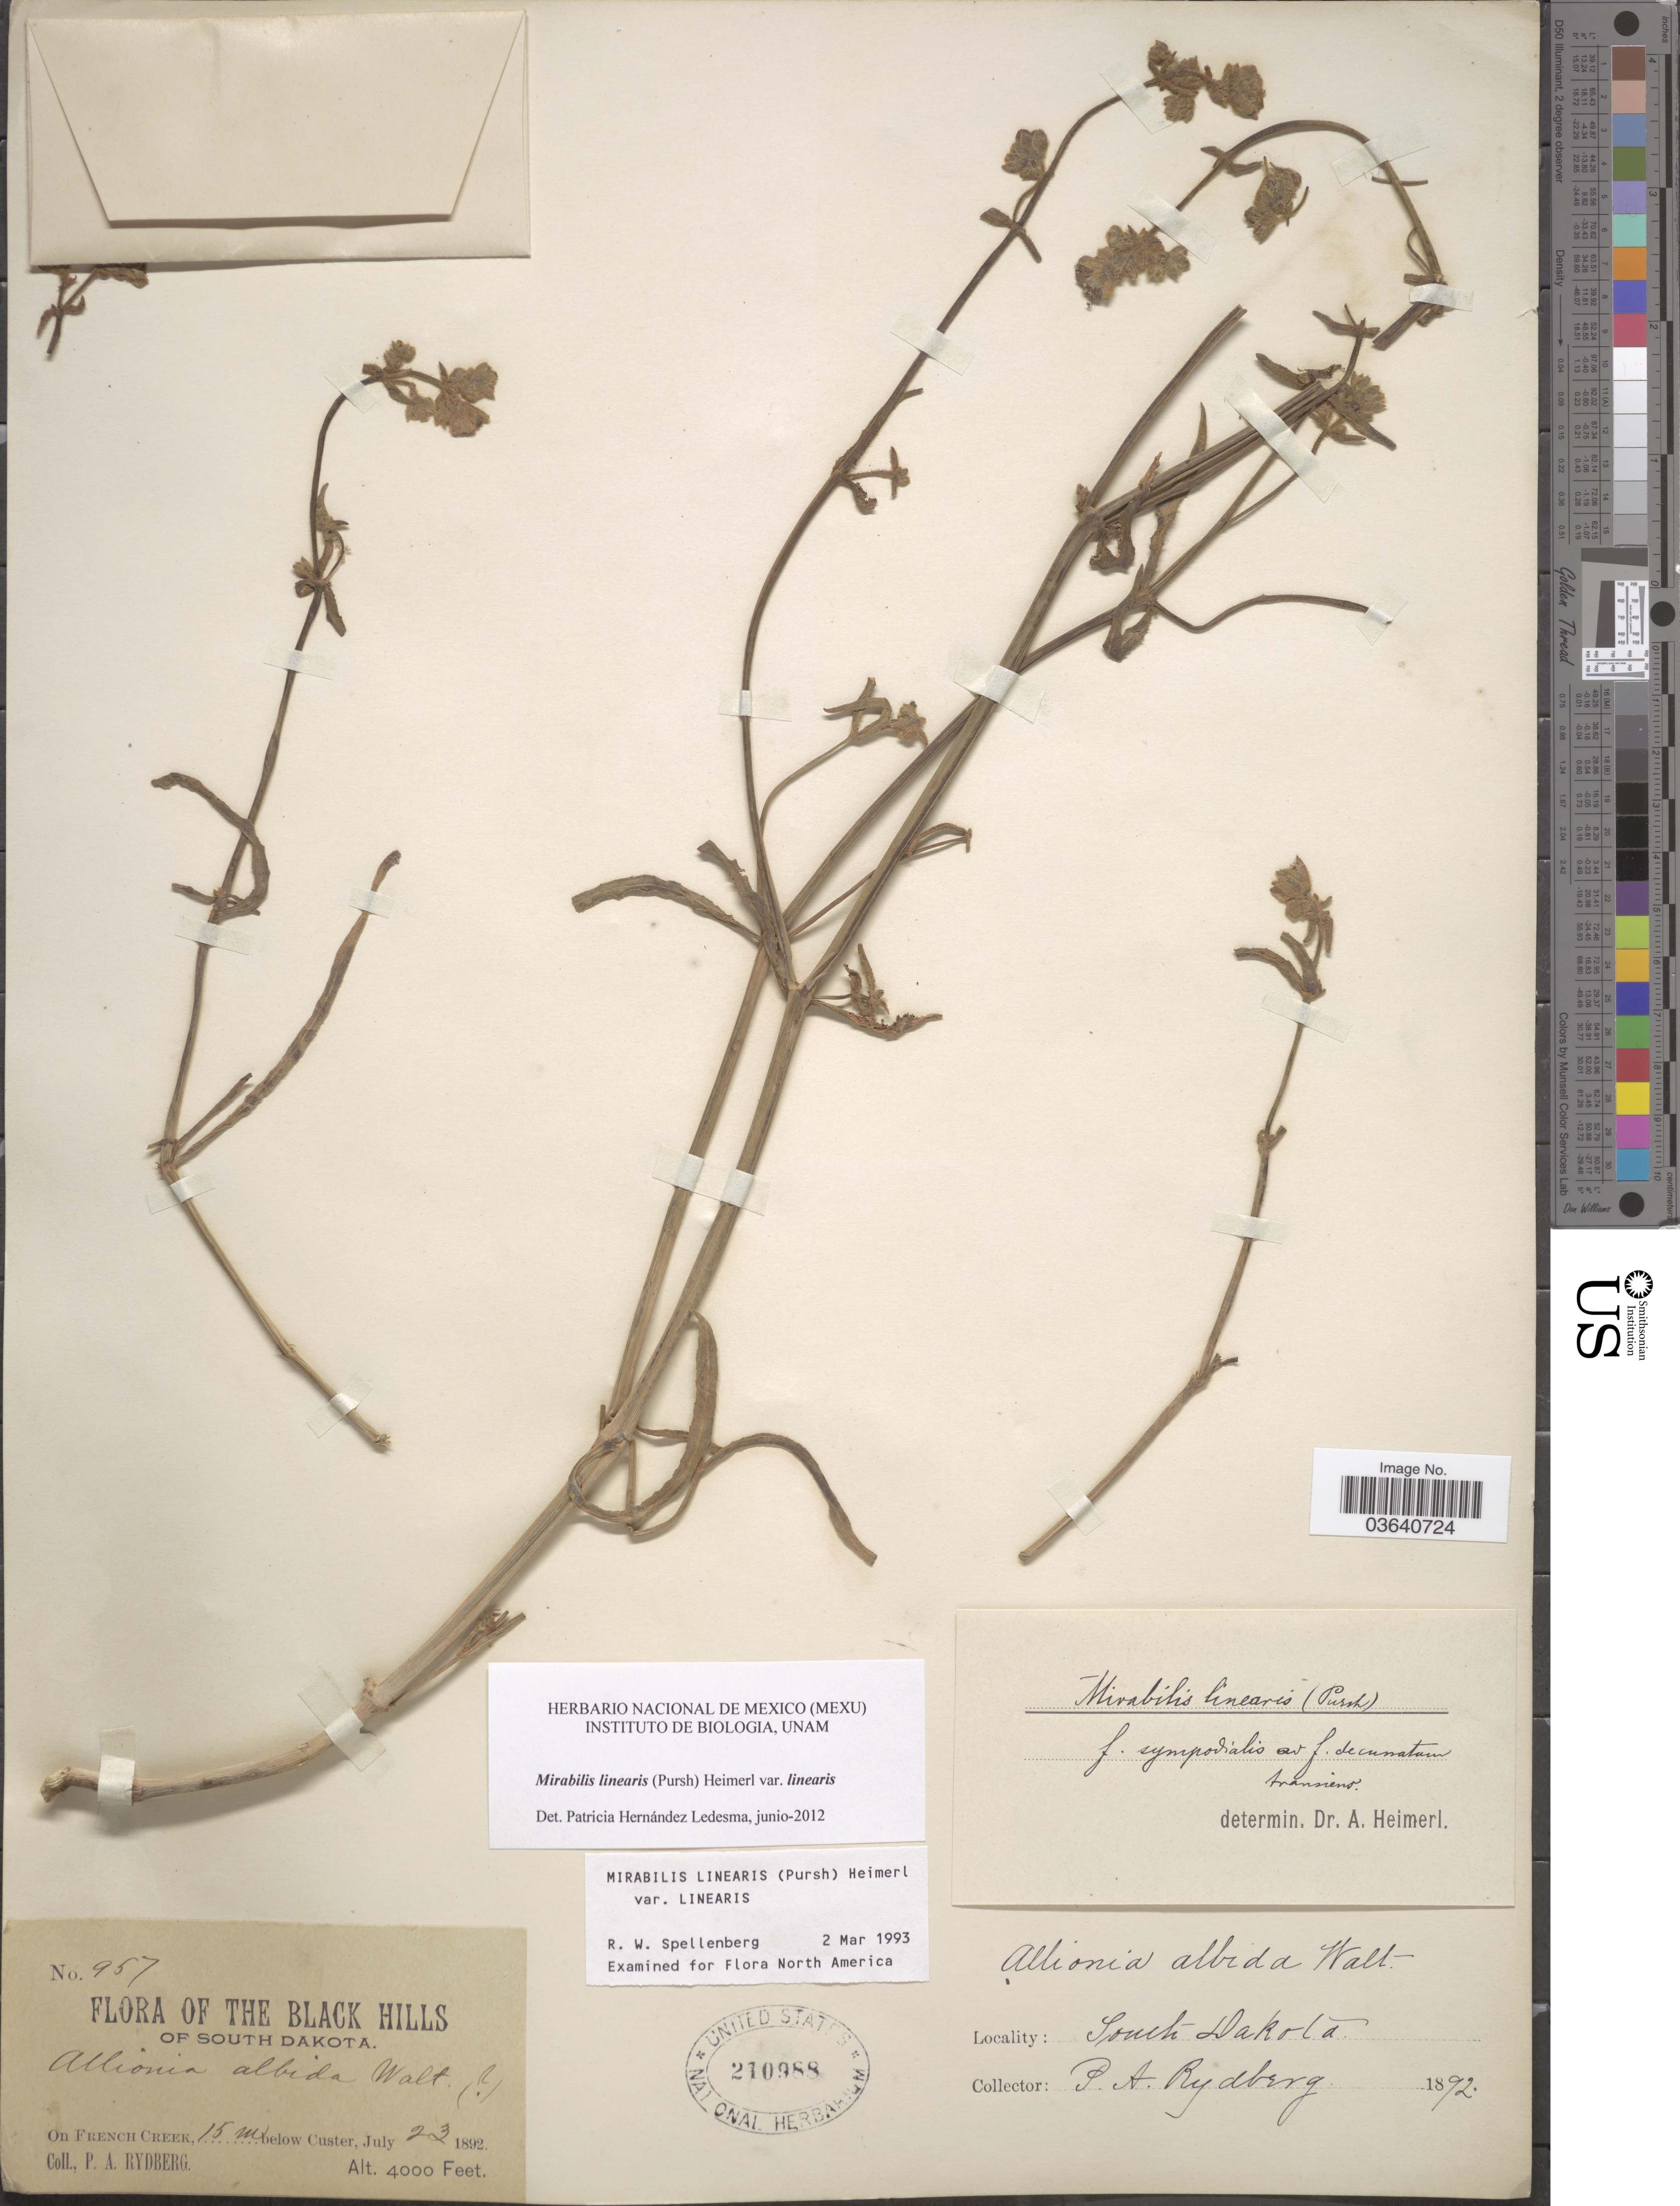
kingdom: Plantae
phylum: Tracheophyta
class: Magnoliopsida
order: Caryophyllales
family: Nyctaginaceae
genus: Mirabilis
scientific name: Mirabilis linearis var. linearis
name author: (Pursh) Heimerl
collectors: P. A. Rydberg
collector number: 957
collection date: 1892-07-23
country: United States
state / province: South Dakota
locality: The Black Hills of South Dakota. On French Creek, 15 m. below Custer.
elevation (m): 1219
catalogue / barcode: US 210988